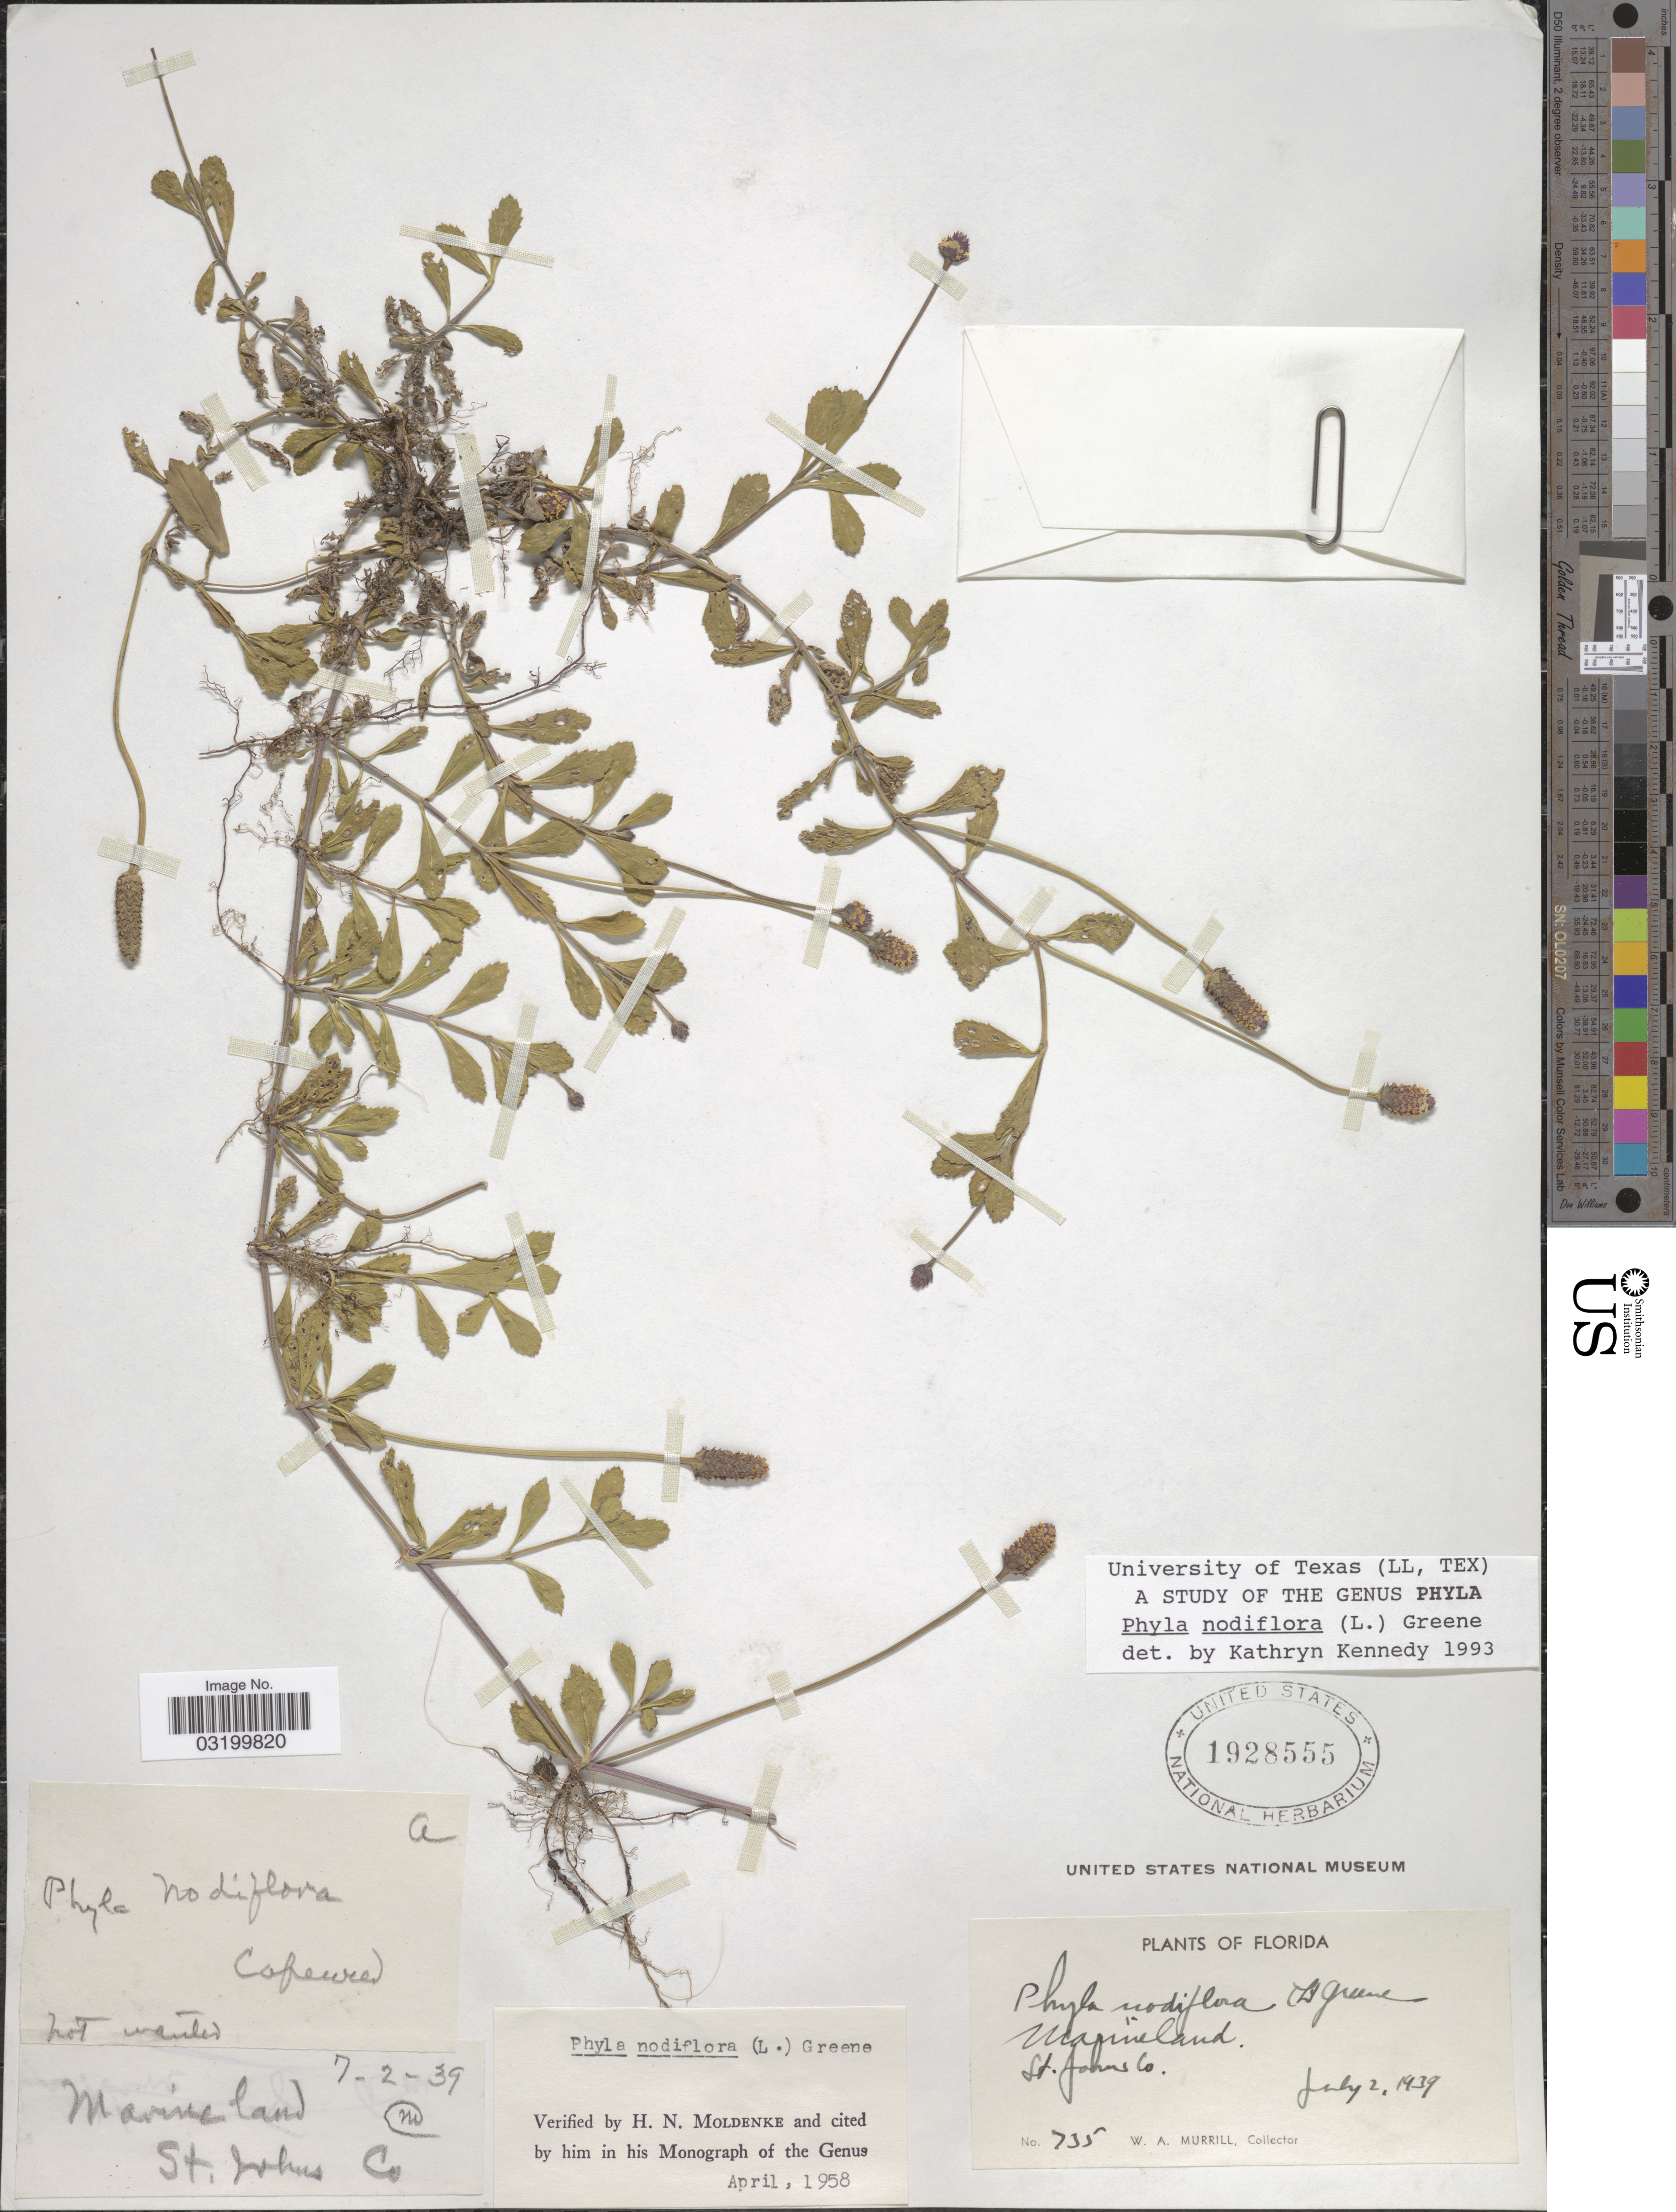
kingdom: Plantae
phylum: Tracheophyta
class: Magnoliopsida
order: Lamiales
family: Verbenaceae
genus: Phyla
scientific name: Phyla nodiflora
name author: (L.) Greene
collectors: W. A. Murrill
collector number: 735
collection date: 1939-07-02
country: United States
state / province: Florida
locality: Marineland. St. Johns Co.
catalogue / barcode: US 1928555